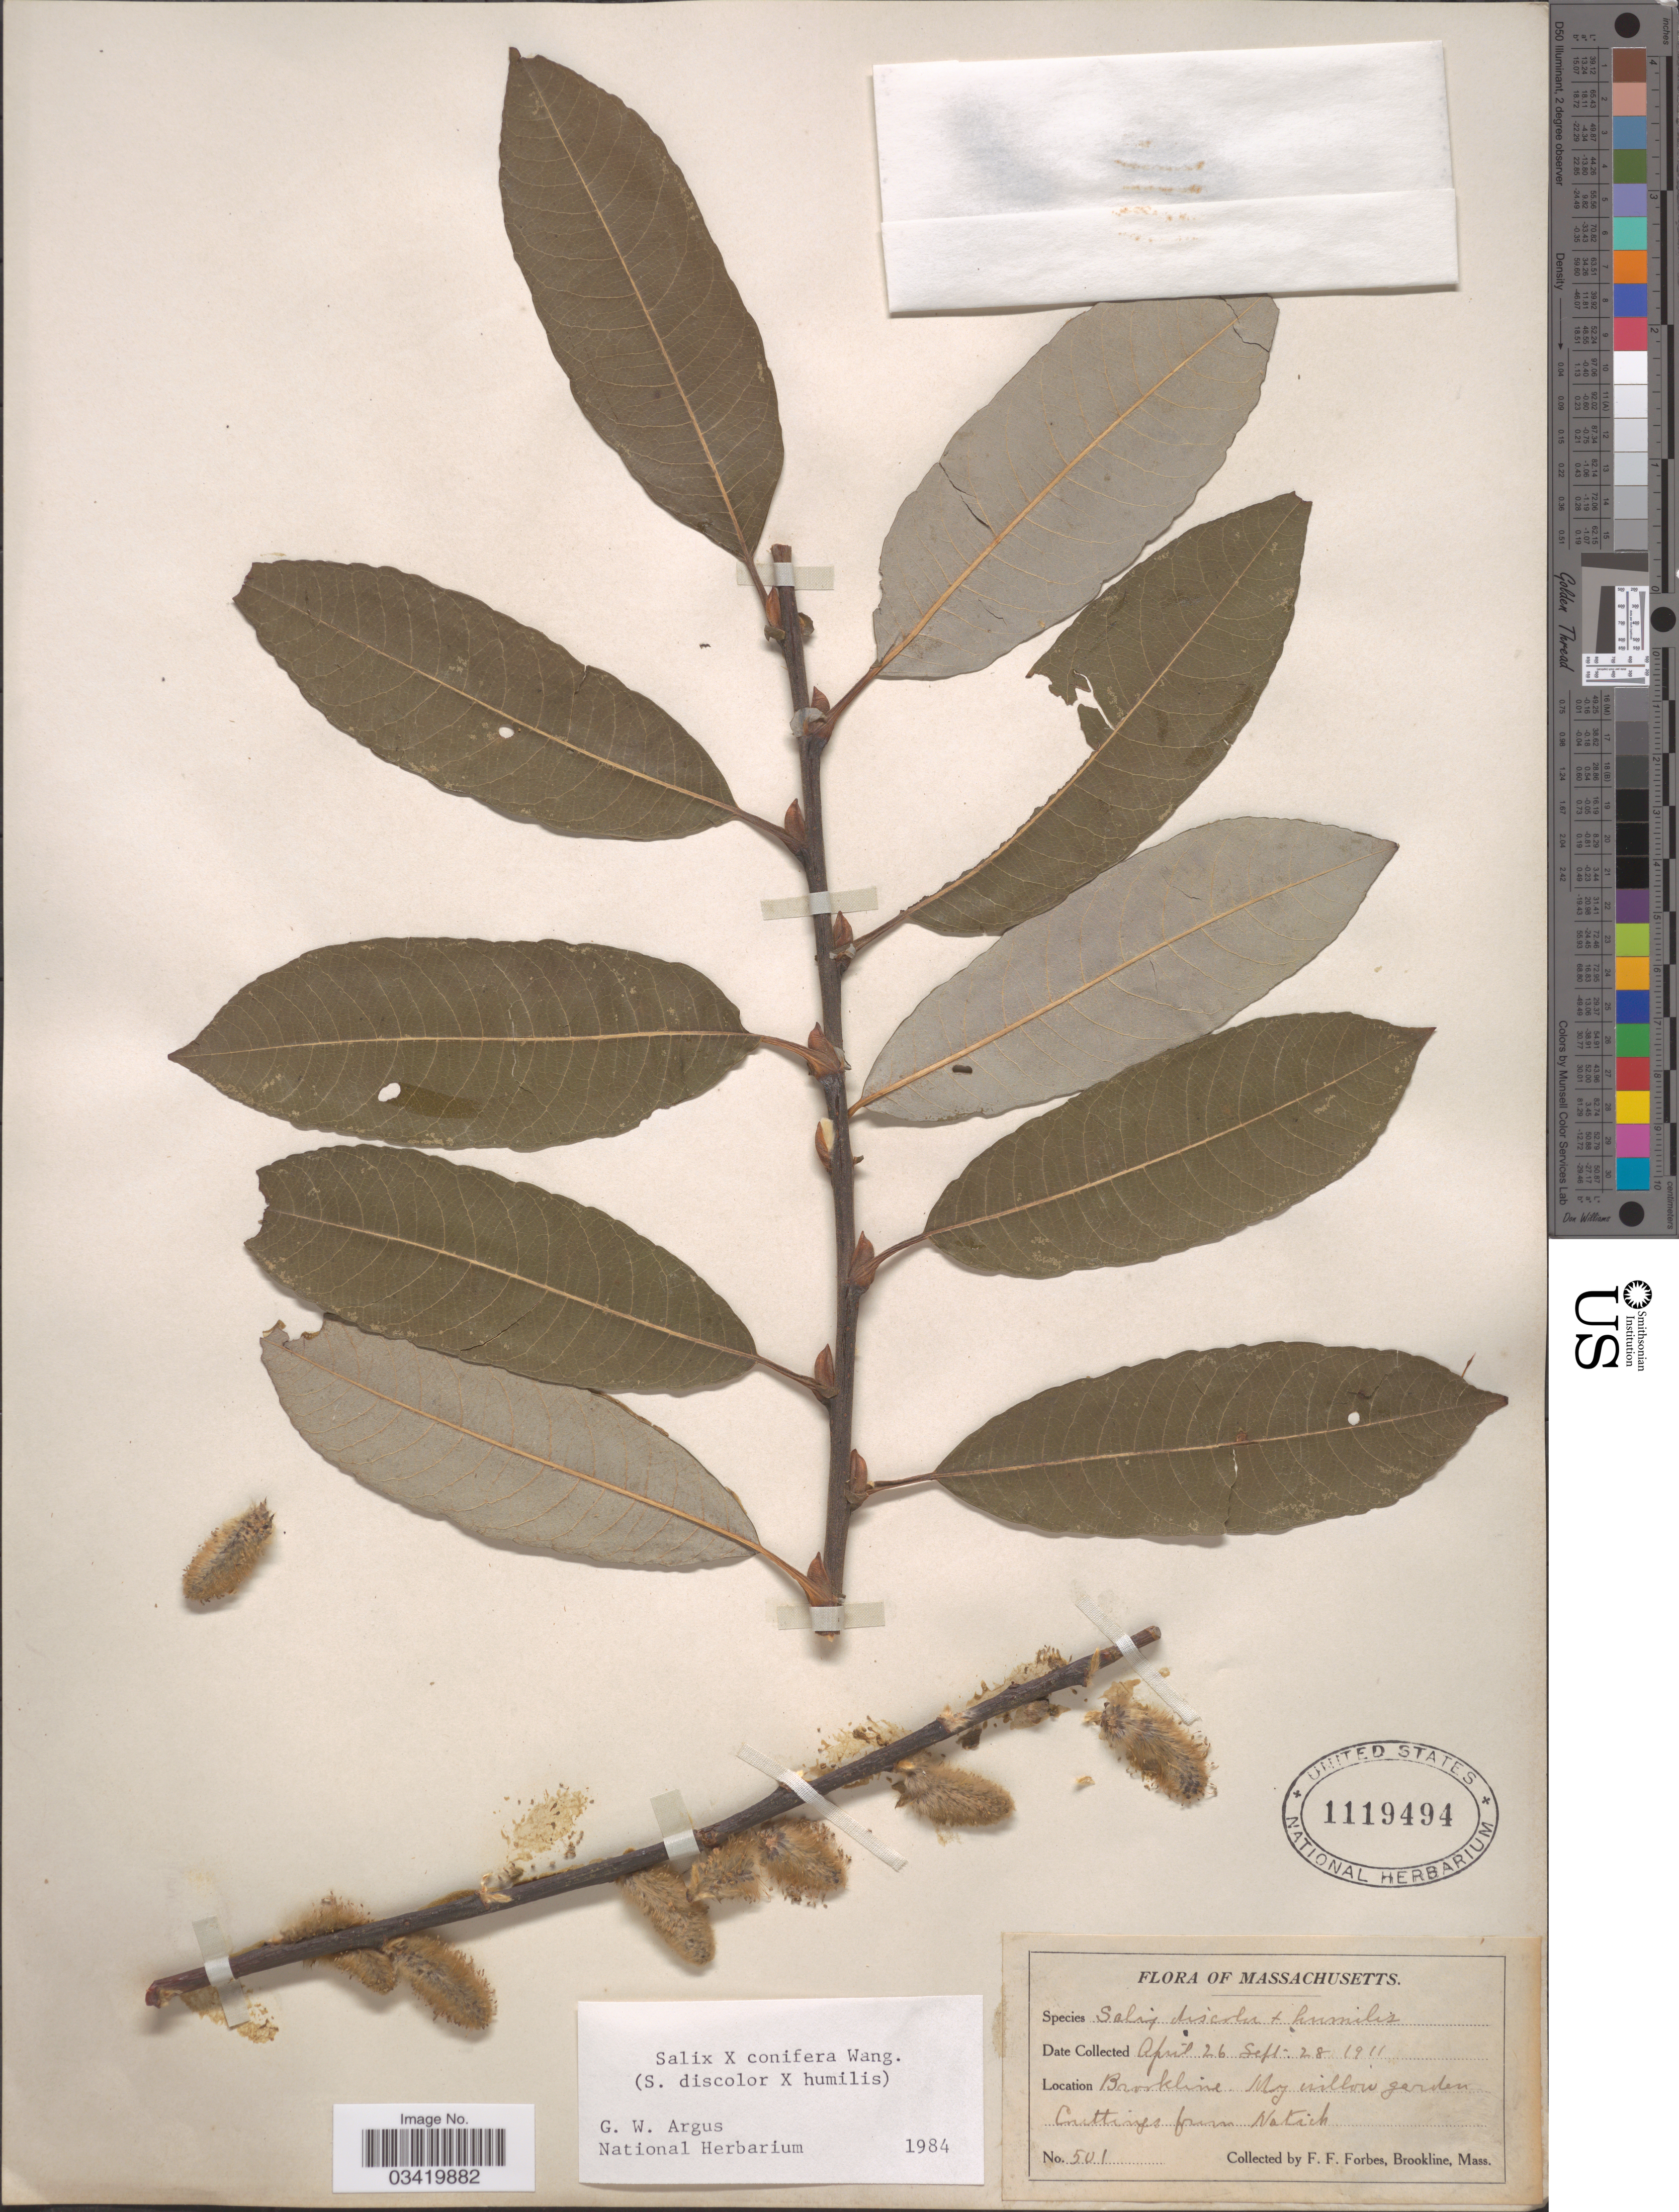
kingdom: Plantae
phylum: Tracheophyta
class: Magnoliopsida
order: Malpighiales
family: Salicaceae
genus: Salix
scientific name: Salix x conifera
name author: Wangenh.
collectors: F. Forbes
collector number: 501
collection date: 1911-04-26/1911-09-28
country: United States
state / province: Massachusetts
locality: Brookline. My willow garden.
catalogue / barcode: US 1119494